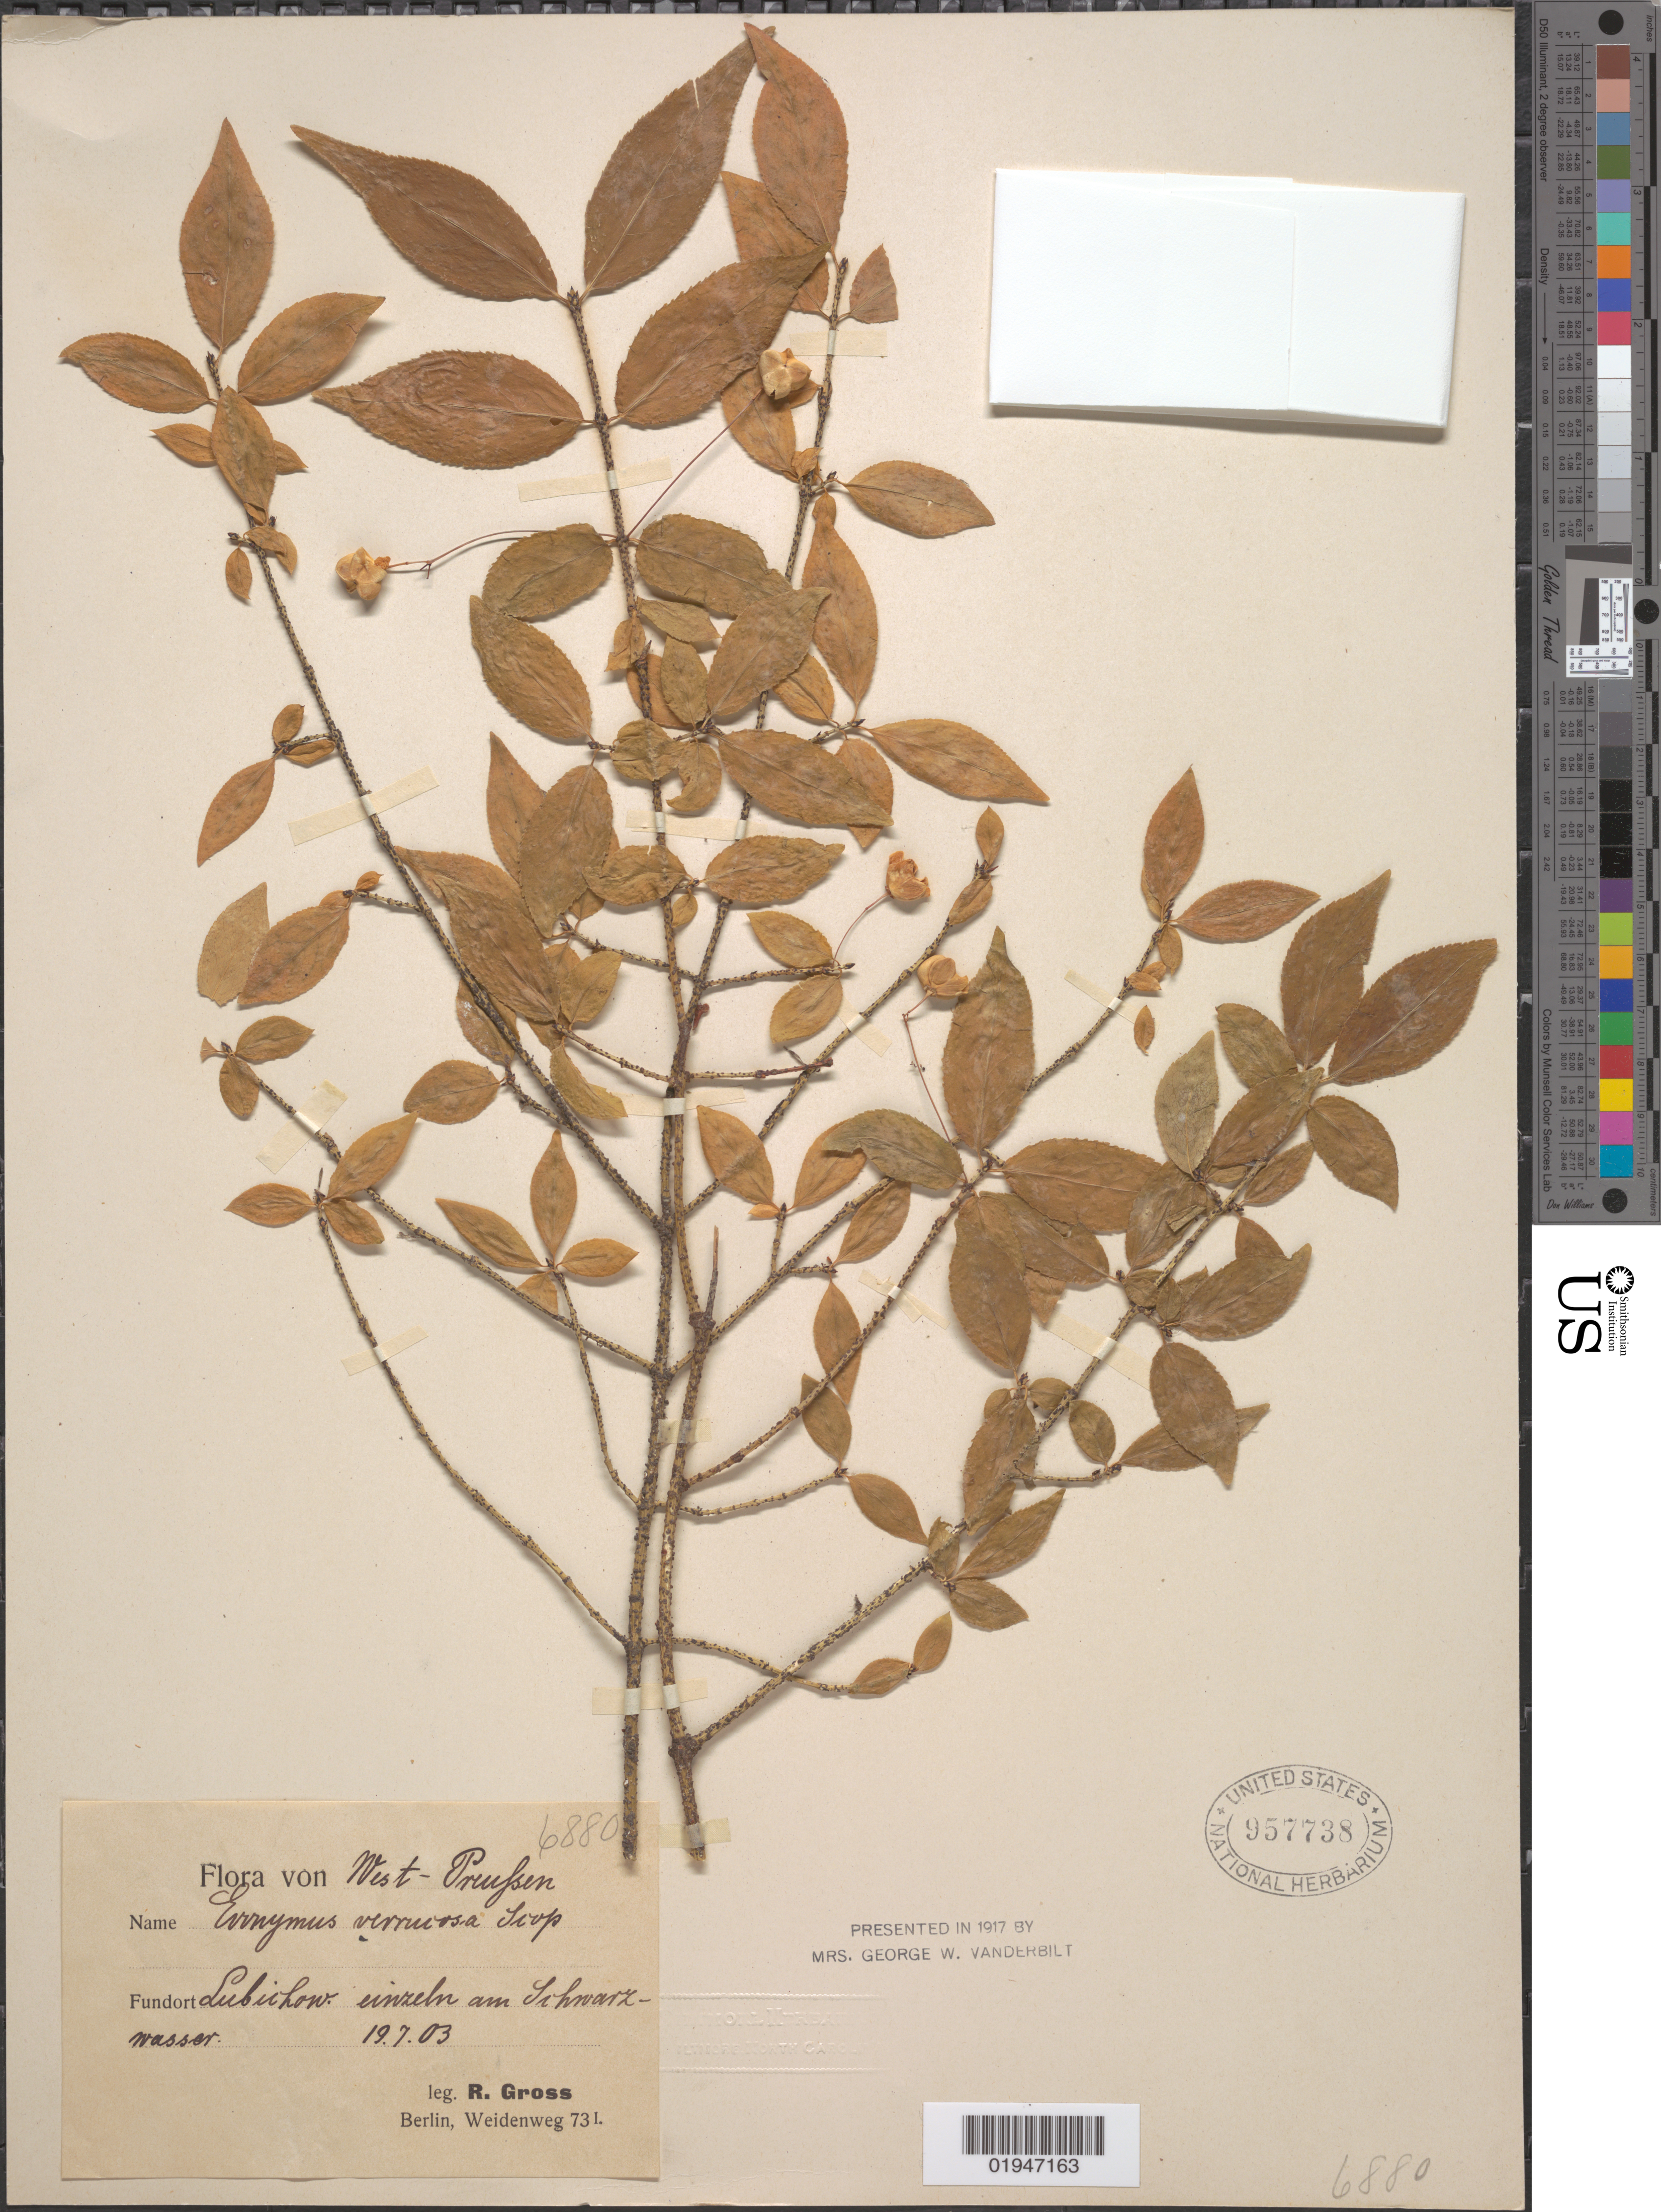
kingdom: Plantae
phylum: Tracheophyta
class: Magnoliopsida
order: Celastrales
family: Celastraceae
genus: Euonymus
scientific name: Euonymus verrucosus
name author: Scop.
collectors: R. Gross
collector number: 6880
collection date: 1903-07-19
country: Germany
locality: West-Prussen [Prussia?], Lubichow einzeln am sSchwarzwasser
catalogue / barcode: US 957738